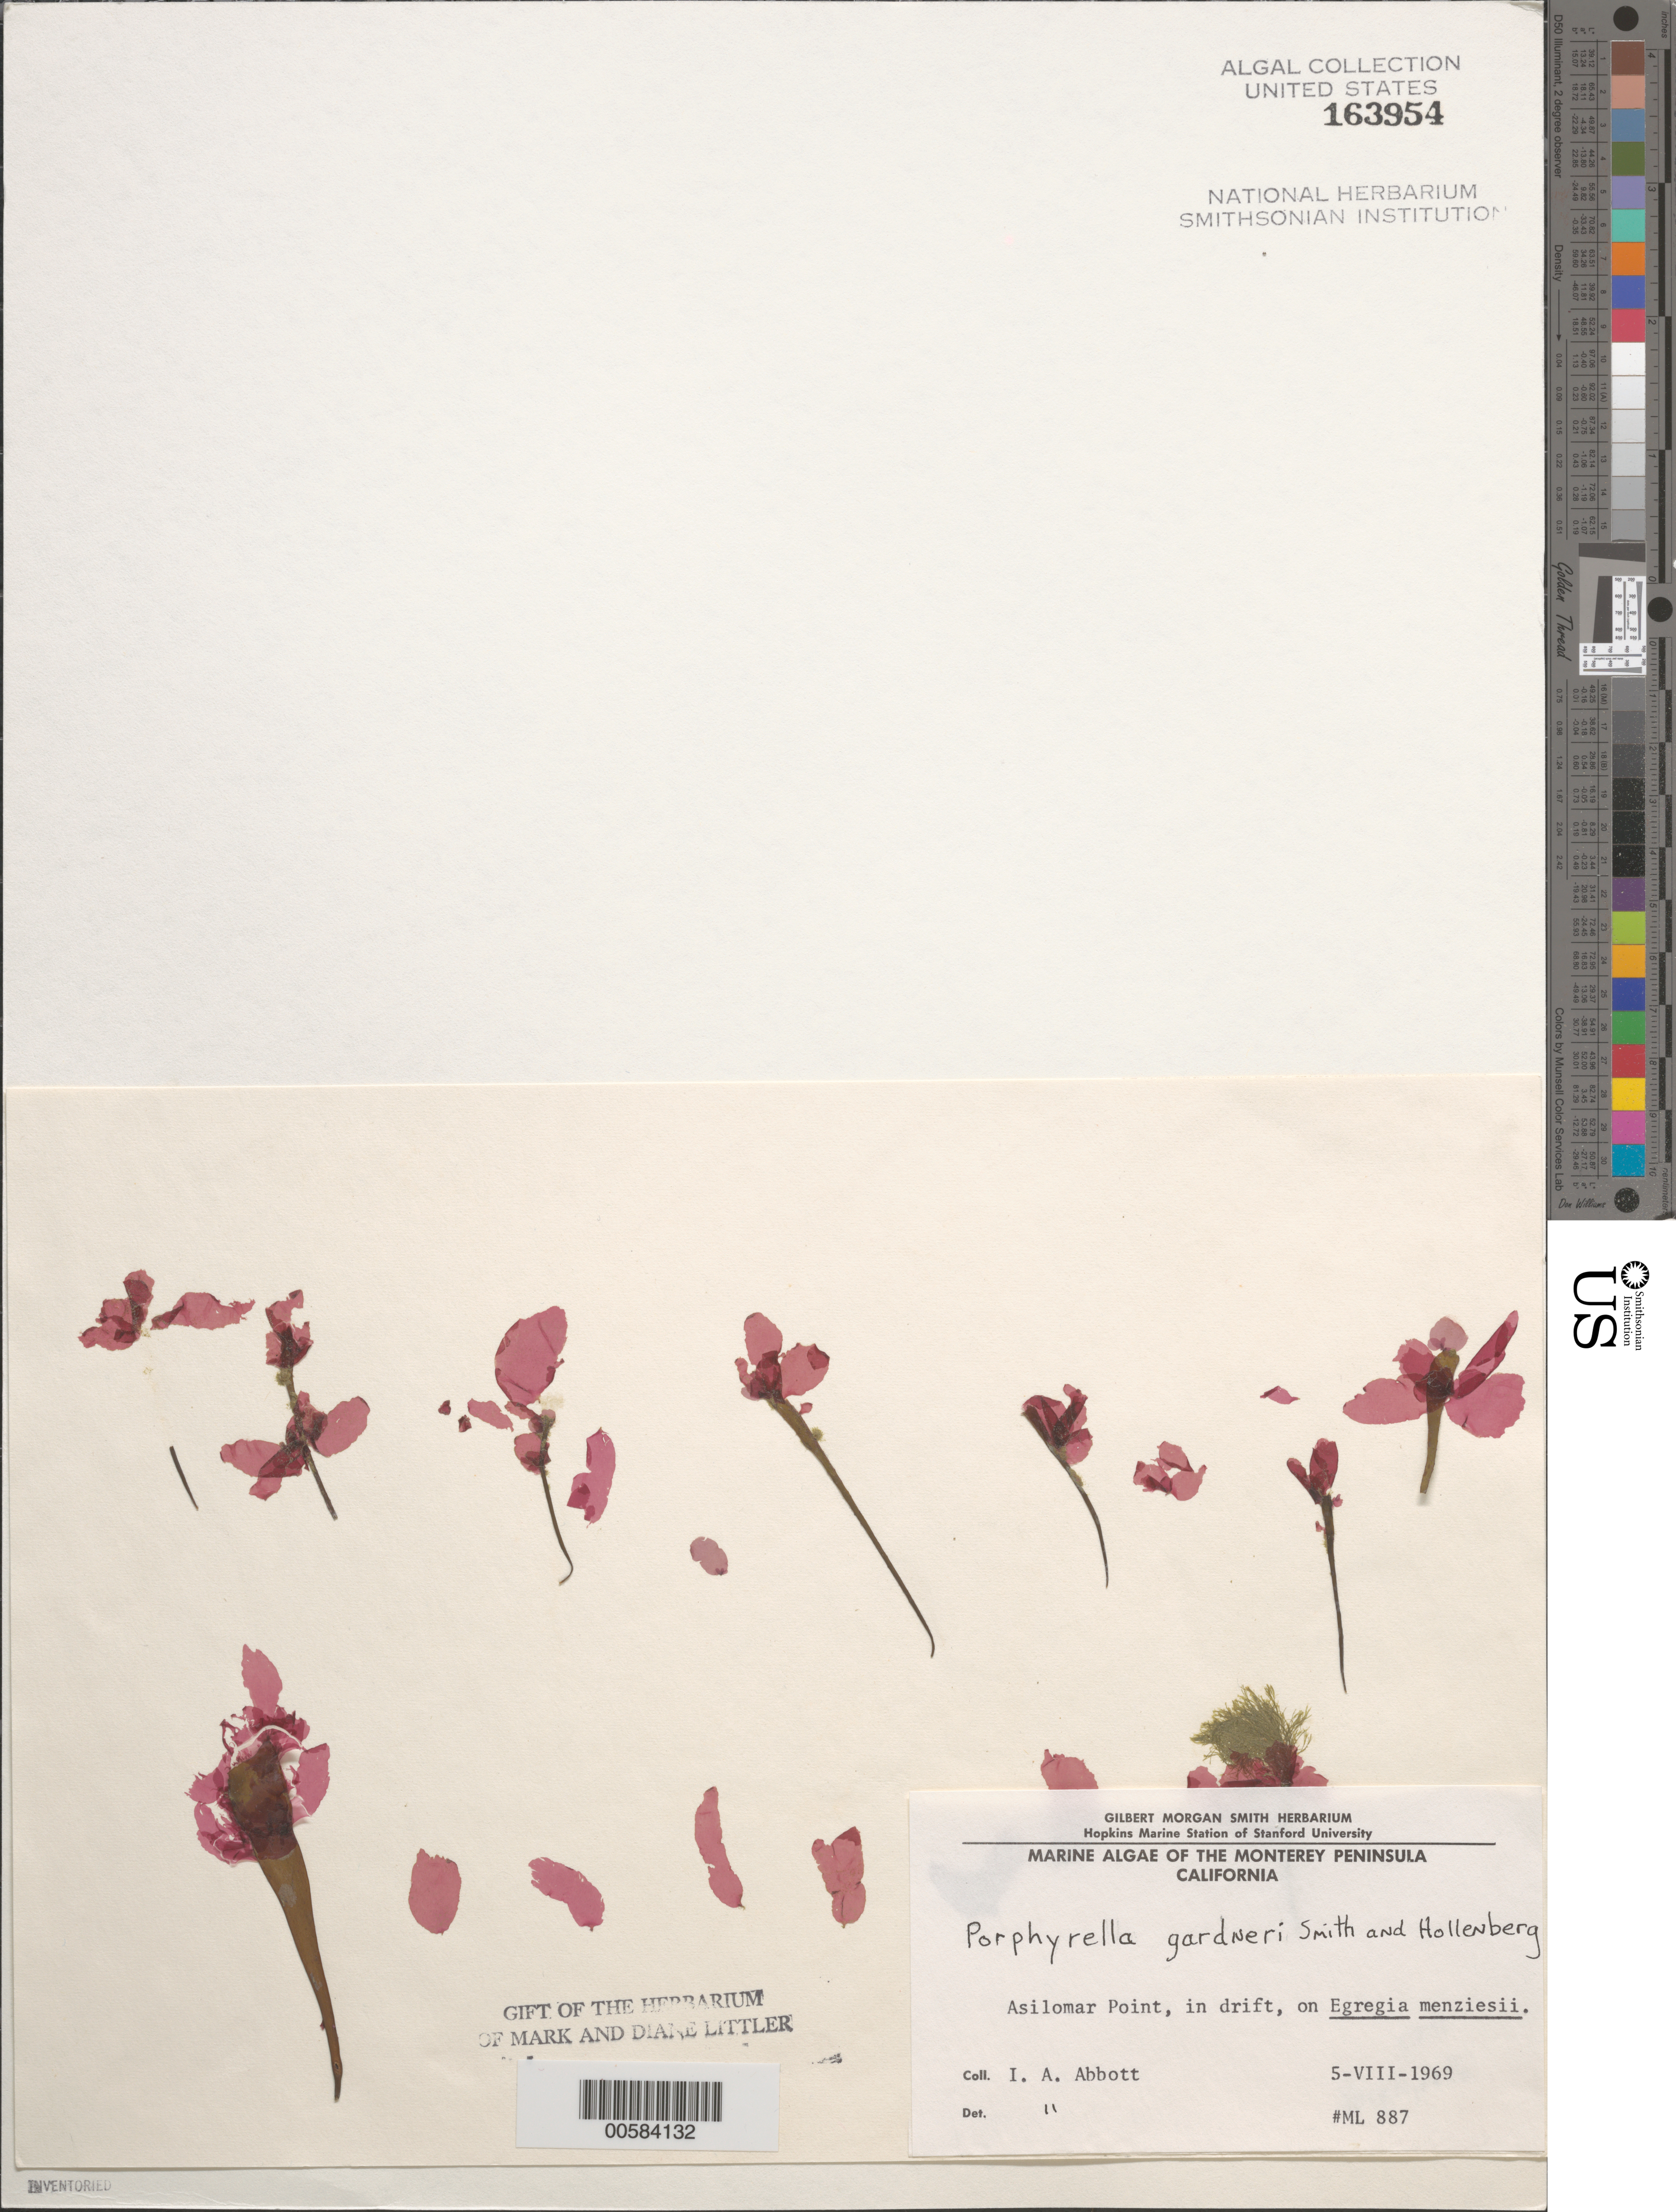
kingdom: Plantae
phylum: Rhodophyta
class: Bangiophyceae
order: Bangiales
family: Bangiaceae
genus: Pyropia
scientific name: Pyropia gardneri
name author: (G.M. Sm. & Hollenb.) S.C. Lindstrom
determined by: Algae name updating Project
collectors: I. A. Abbott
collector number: ML 887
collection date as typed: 05 Aug 1969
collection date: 1969-08-05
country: United States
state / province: California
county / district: Monterey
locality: Asilomar Point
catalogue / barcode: US 163954